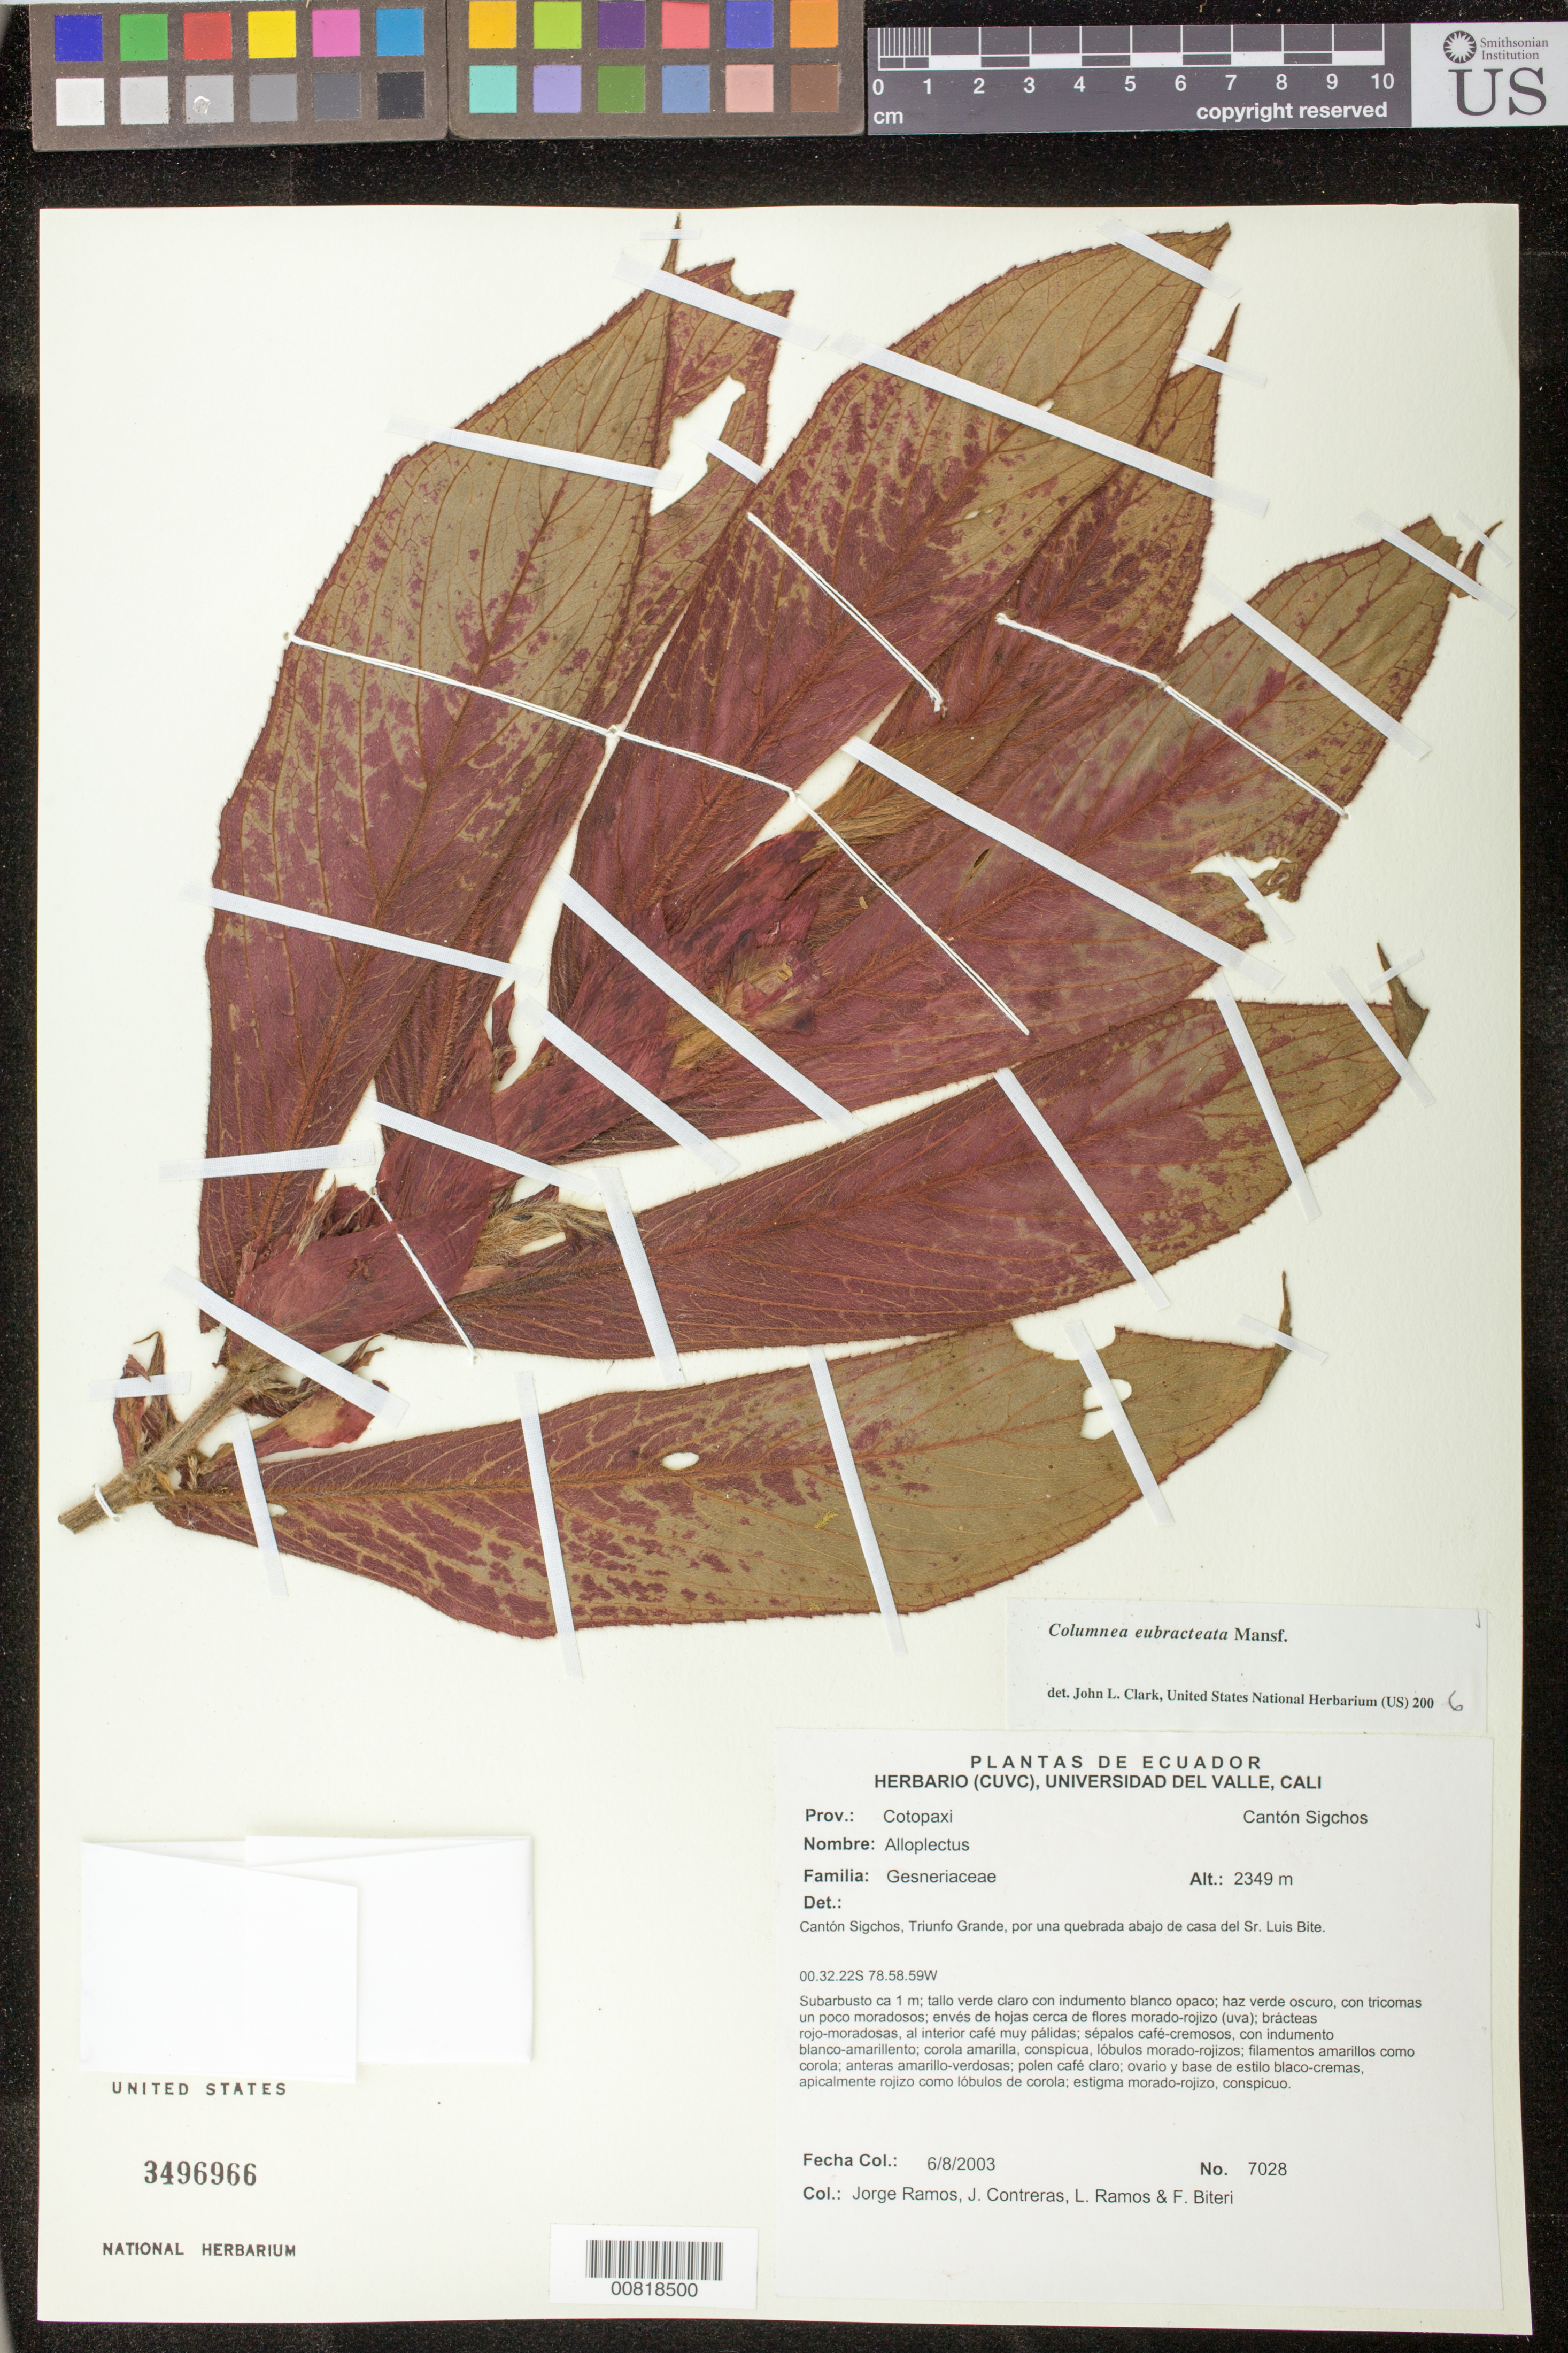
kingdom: Plantae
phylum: Tracheophyta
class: Magnoliopsida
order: Lamiales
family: Gesneriaceae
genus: Columnea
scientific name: Columnea eubracteata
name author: Mansf.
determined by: Clark, J. L., (SEL), The Marie Selby Botanical Garden (UNITED STATES)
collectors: J. Ramos, J. Contreras, L. Ramos & F. Biteri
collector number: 7028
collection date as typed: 06 Aug 2003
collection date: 2003-08-06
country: Ecuador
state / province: Cotopaxi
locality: Cantón Sigchos, Triunfo Grande, por una quebrada abajo de casa del Sr. Luis Bite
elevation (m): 2349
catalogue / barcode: US 3496966